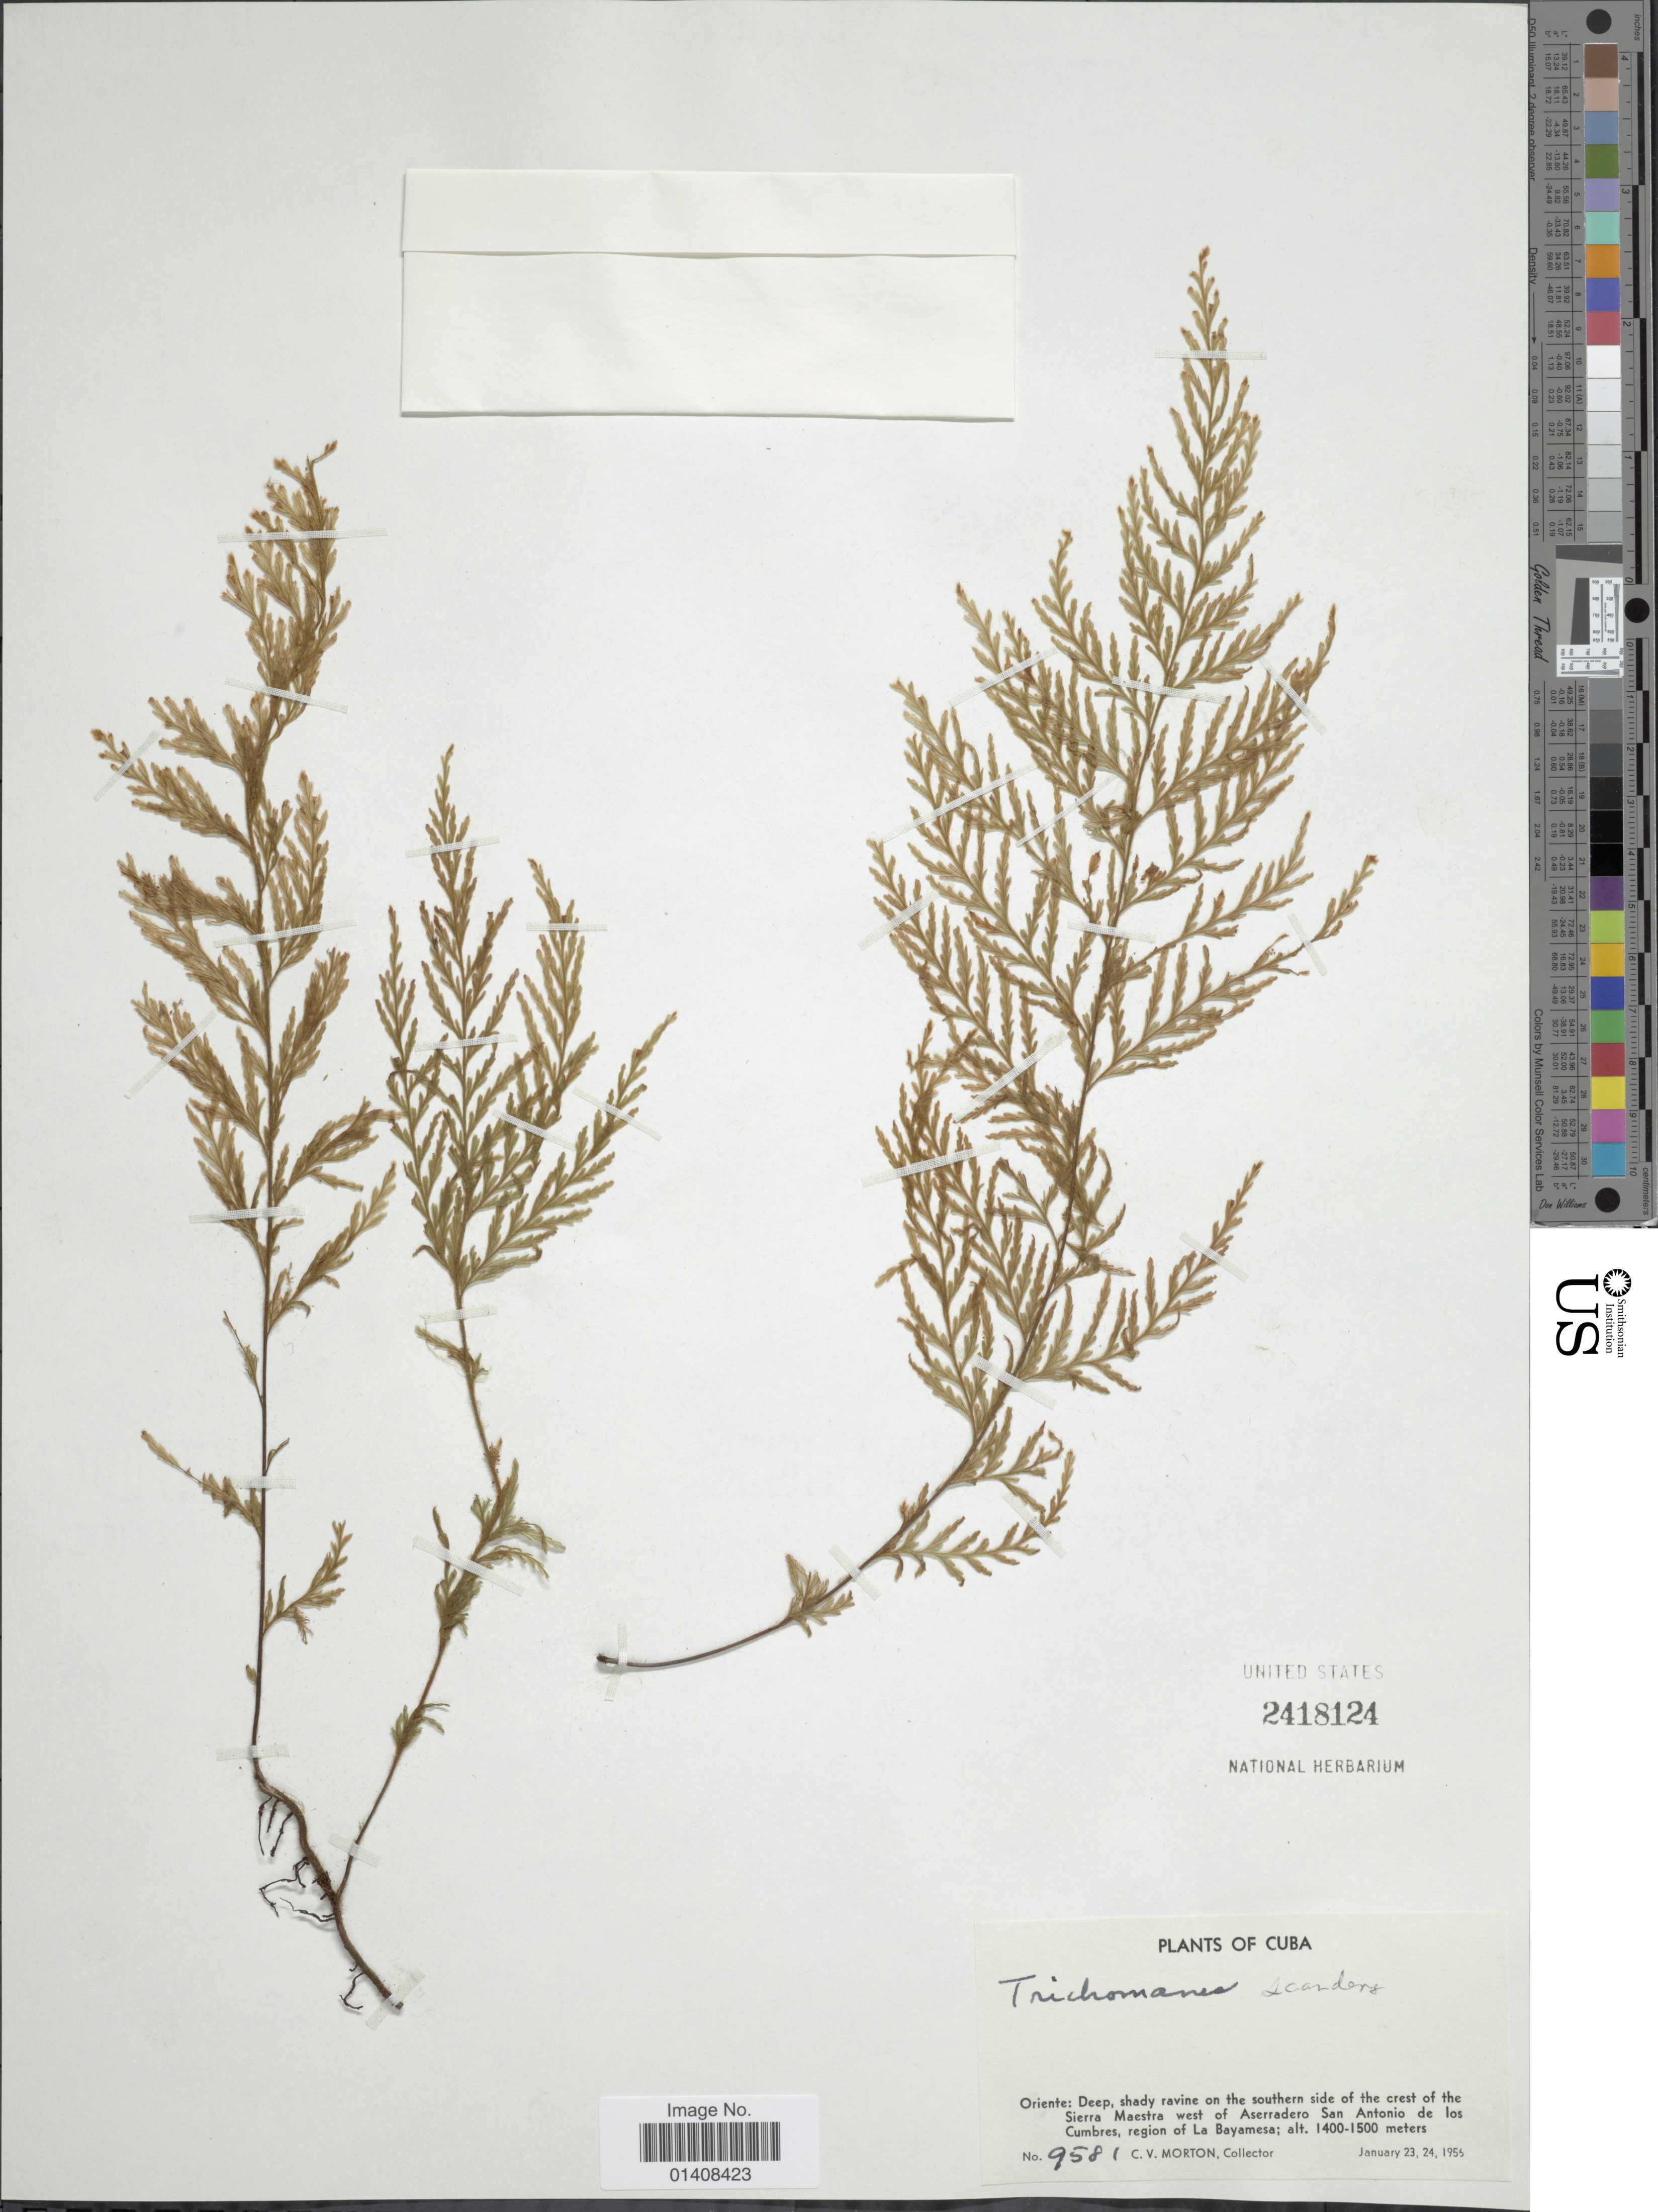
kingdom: Plantae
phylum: Tracheophyta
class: Polypodiopsida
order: Hymenophyllales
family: Hymenophyllaceae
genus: Trichomanes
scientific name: Trichomanes sp.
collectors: C. V. Morton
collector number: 9581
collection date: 1955-01-23/1955-01-24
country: Cuba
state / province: Oriente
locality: Crest of the Sierra Maestra west of Aserradero San Antonio de los Cumbres region of La Bayamesa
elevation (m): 1400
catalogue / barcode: US 2418124